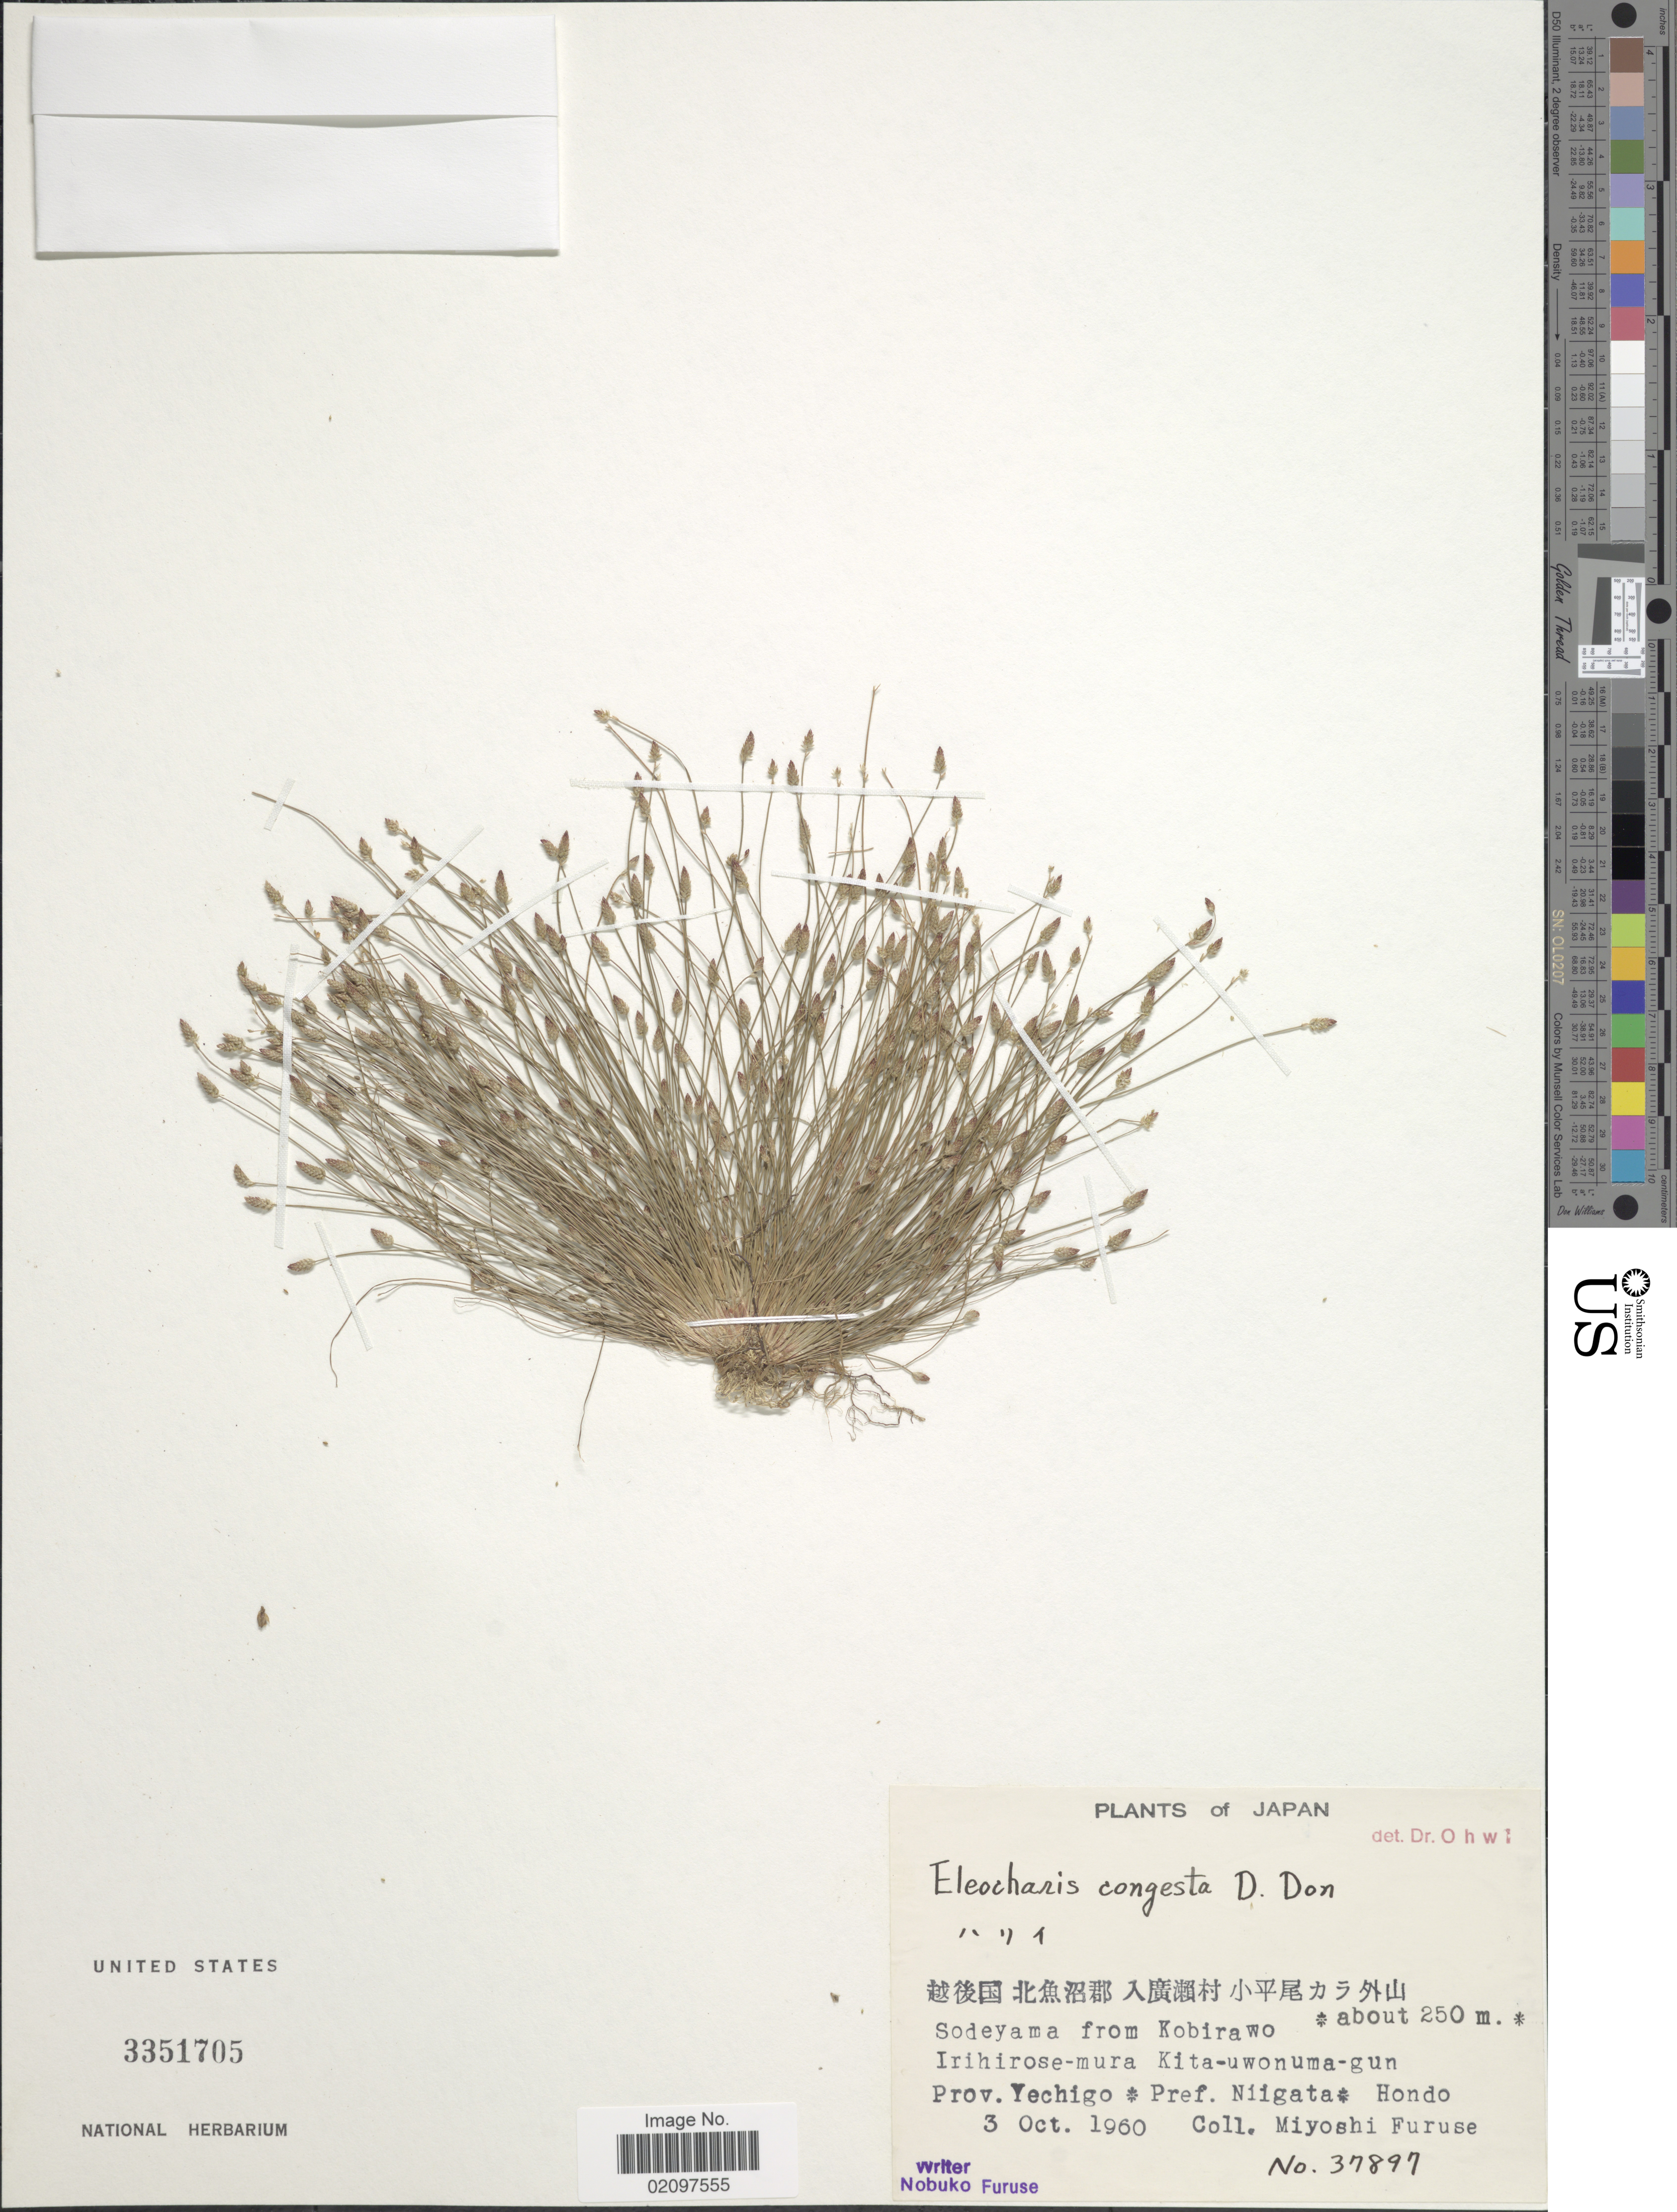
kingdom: Plantae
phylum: Tracheophyta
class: Liliopsida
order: Poales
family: Cyperaceae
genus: Eleocharis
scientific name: Eleocharis congesta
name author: D. Don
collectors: M. Furuse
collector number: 37897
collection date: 1960-10-03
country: Japan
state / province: Niigata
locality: Sodeyama from Kobirawo Irihirose-mura Kita-uwonuma-gun Prov. Yechigo. Pref Niigata. Hondo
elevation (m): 250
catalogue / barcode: US 3351705